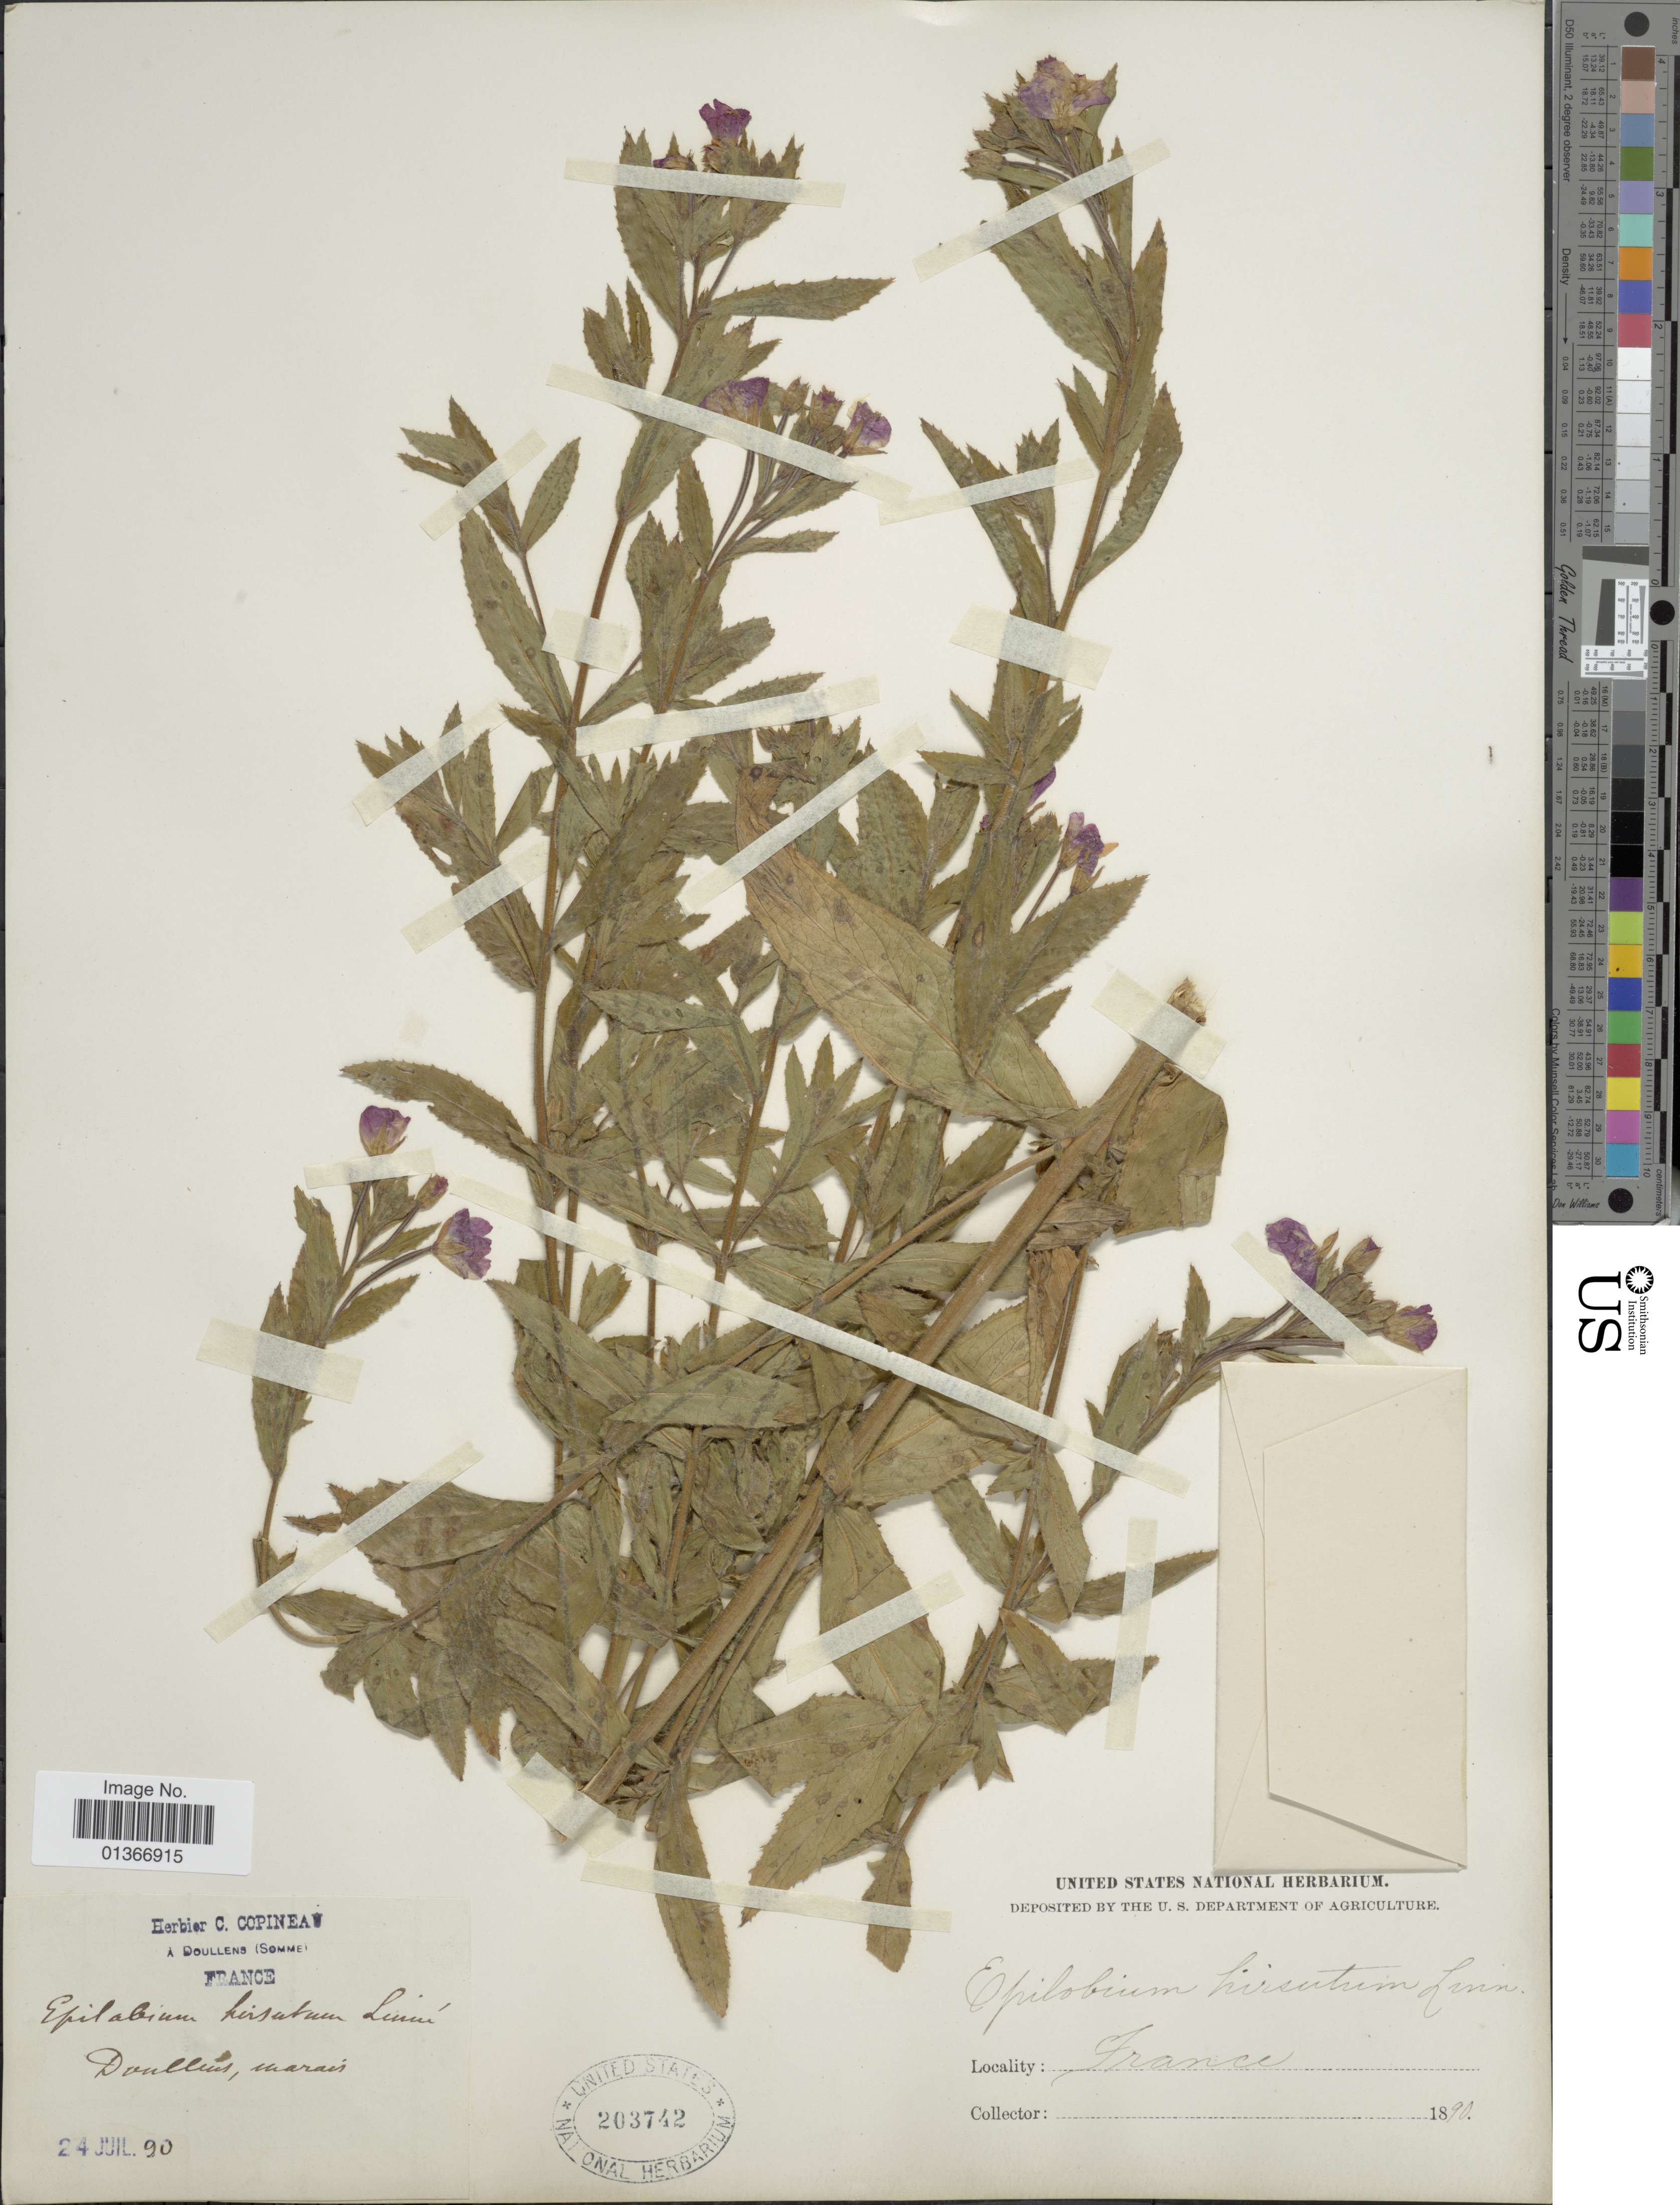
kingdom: Plantae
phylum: Tracheophyta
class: Magnoliopsida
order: Myrtales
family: Onagraceae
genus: Epilobium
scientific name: Epilobium hirsutum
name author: L.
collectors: ex herb. C. Copineau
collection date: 1890-07-24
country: France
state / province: Hauts-de-France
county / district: Somme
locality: Doullens, marais [marsh]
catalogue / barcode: US 203742